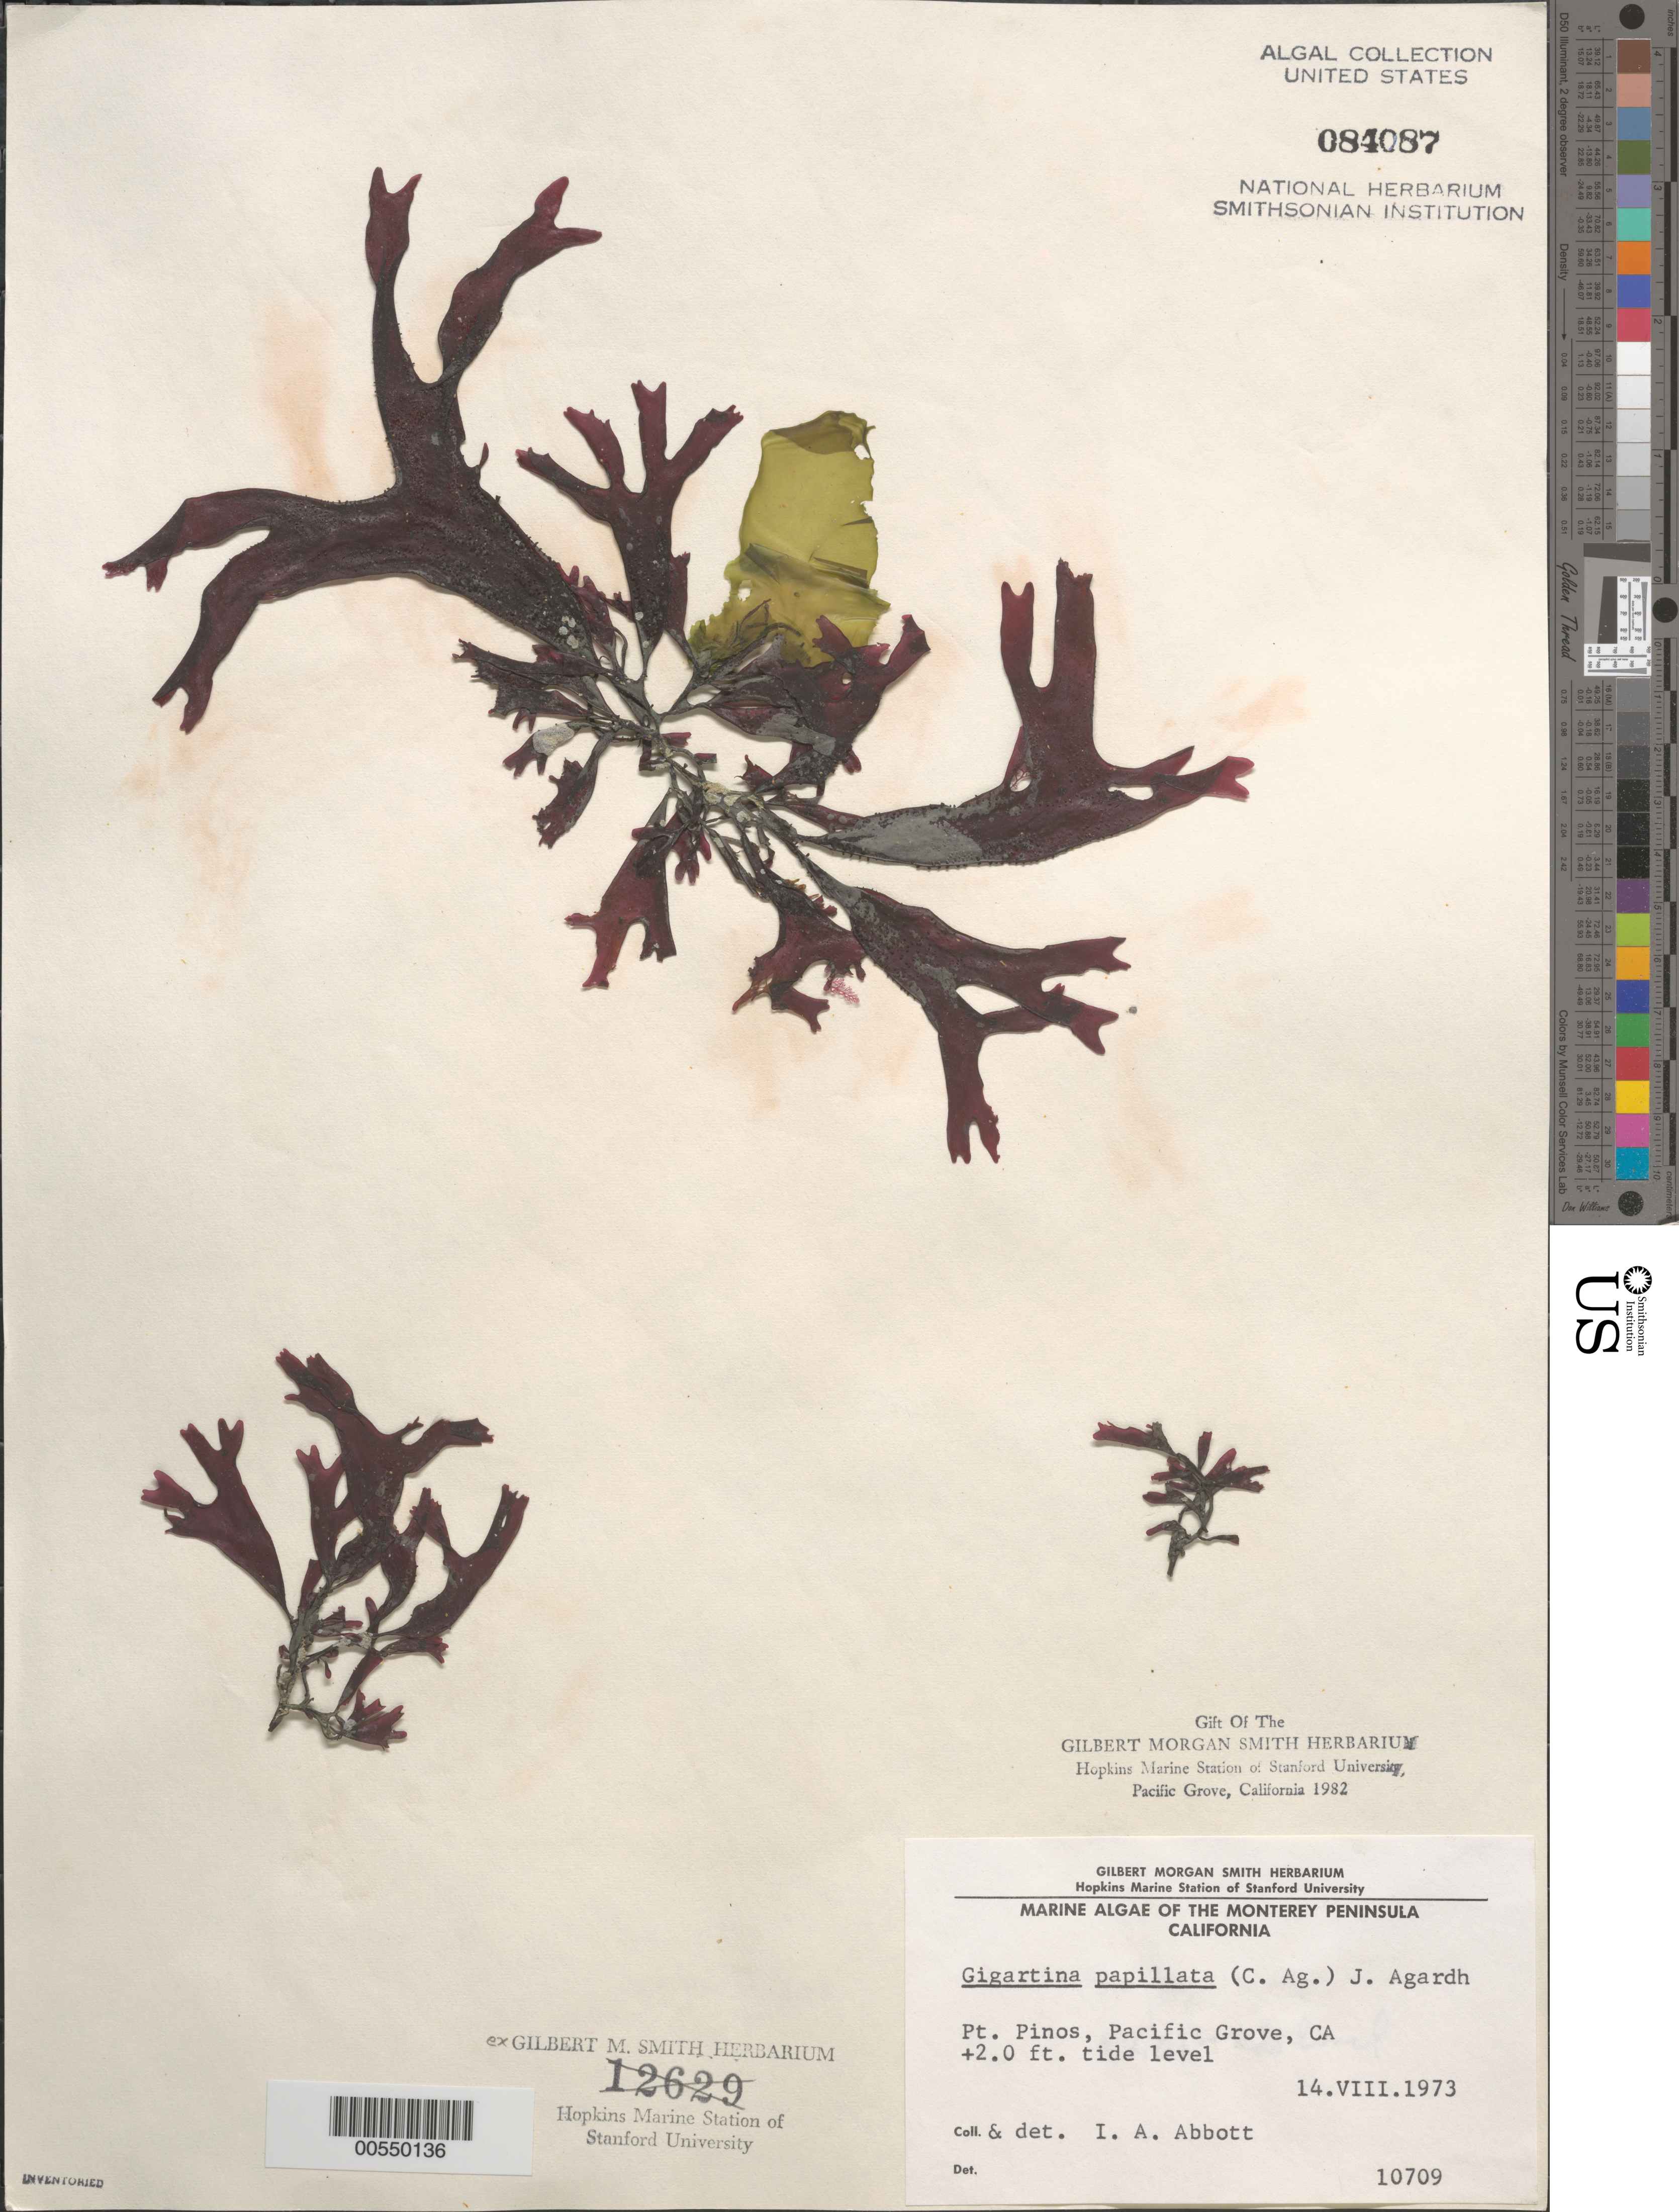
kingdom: Plantae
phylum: Rhodophyta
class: Florideophyceae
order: Gigartinales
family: Phyllophoraceae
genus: Mastocarpus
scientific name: Mastocarpus papillatus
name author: (C. Agardh) Kütz.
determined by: Algae name updating Project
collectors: I. A. Abbott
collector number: IAA 10709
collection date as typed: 14 Aug 1973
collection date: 1973-08-14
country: United States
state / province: California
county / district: Monterey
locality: Point Pinos, Pacific Grove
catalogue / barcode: US 84087